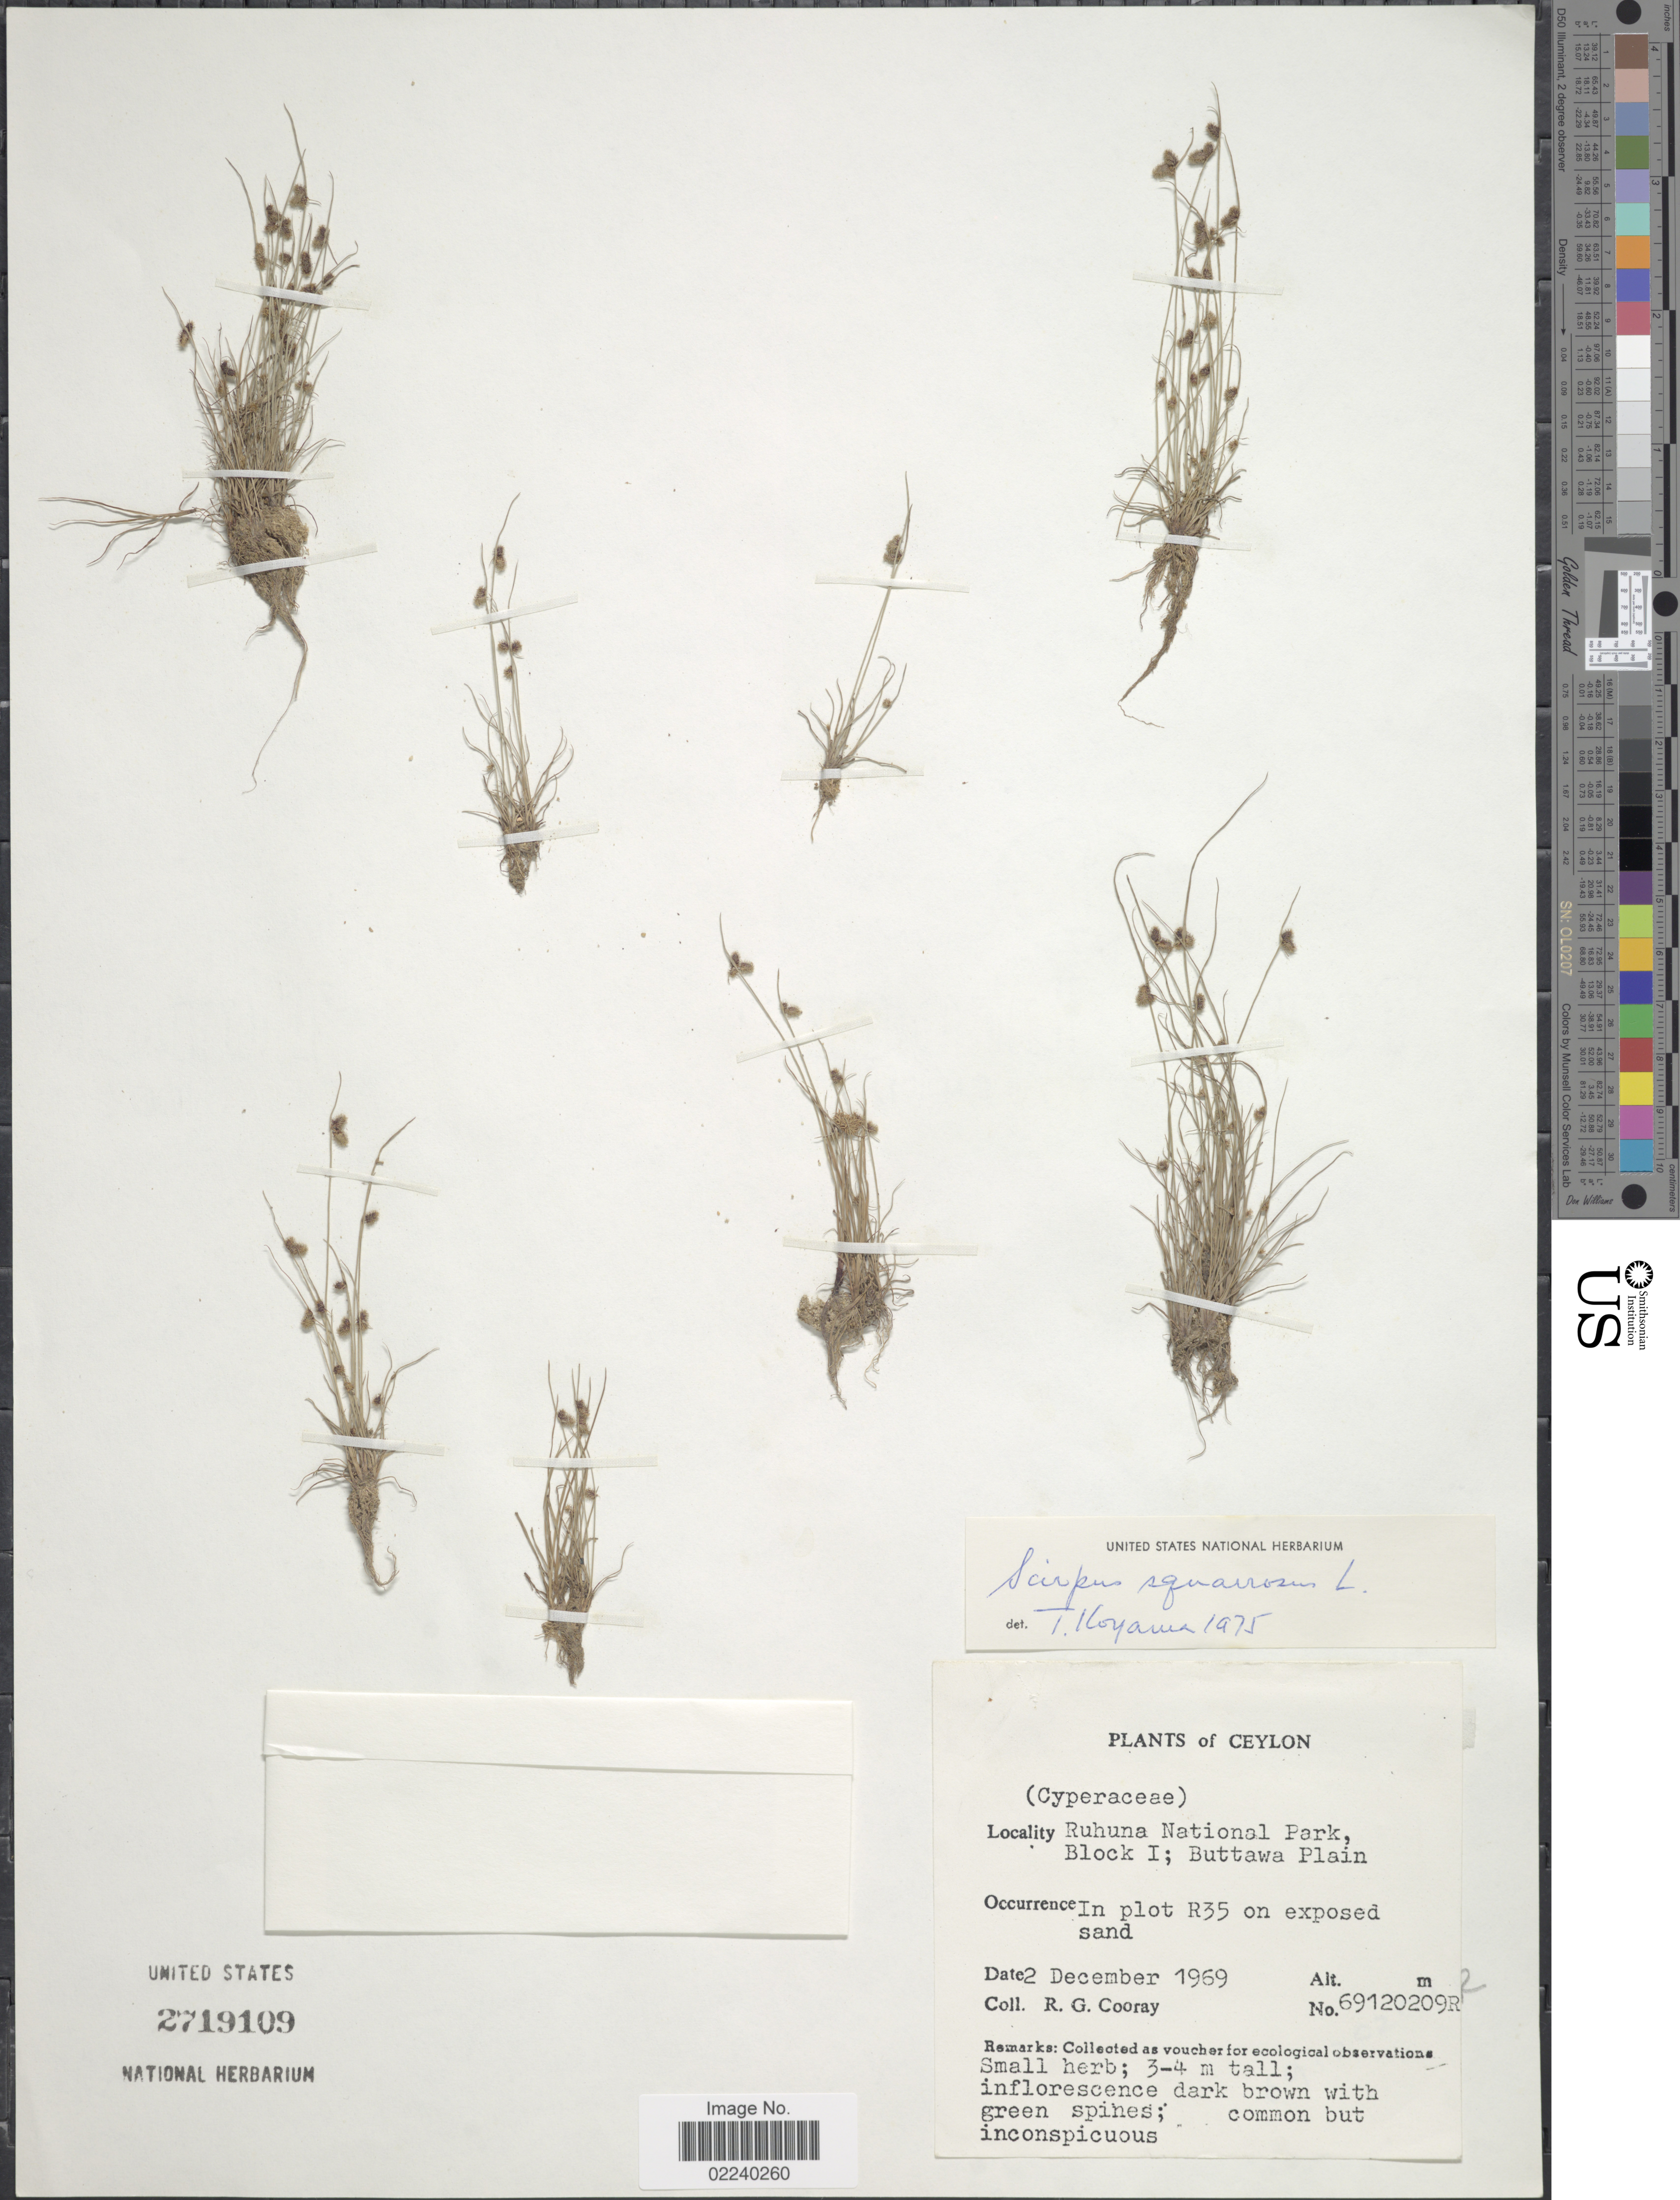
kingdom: Plantae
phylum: Tracheophyta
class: Liliopsida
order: Poales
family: Cyperaceae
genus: Cyperus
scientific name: Cyperus neochinensis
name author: (Tang & F.T. Wang) Bauters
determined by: Strong, M. T., (US), Smithsonian Institution - National Museum of Natural History (UNITED STATES)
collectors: R. Cooray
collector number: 69120209R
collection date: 1969-12-02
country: Sri Lanka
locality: Ceylon, Ruhuna National Park, Block 1; Buttawa Plain, in plot R35 on exposed sand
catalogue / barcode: US 2719109